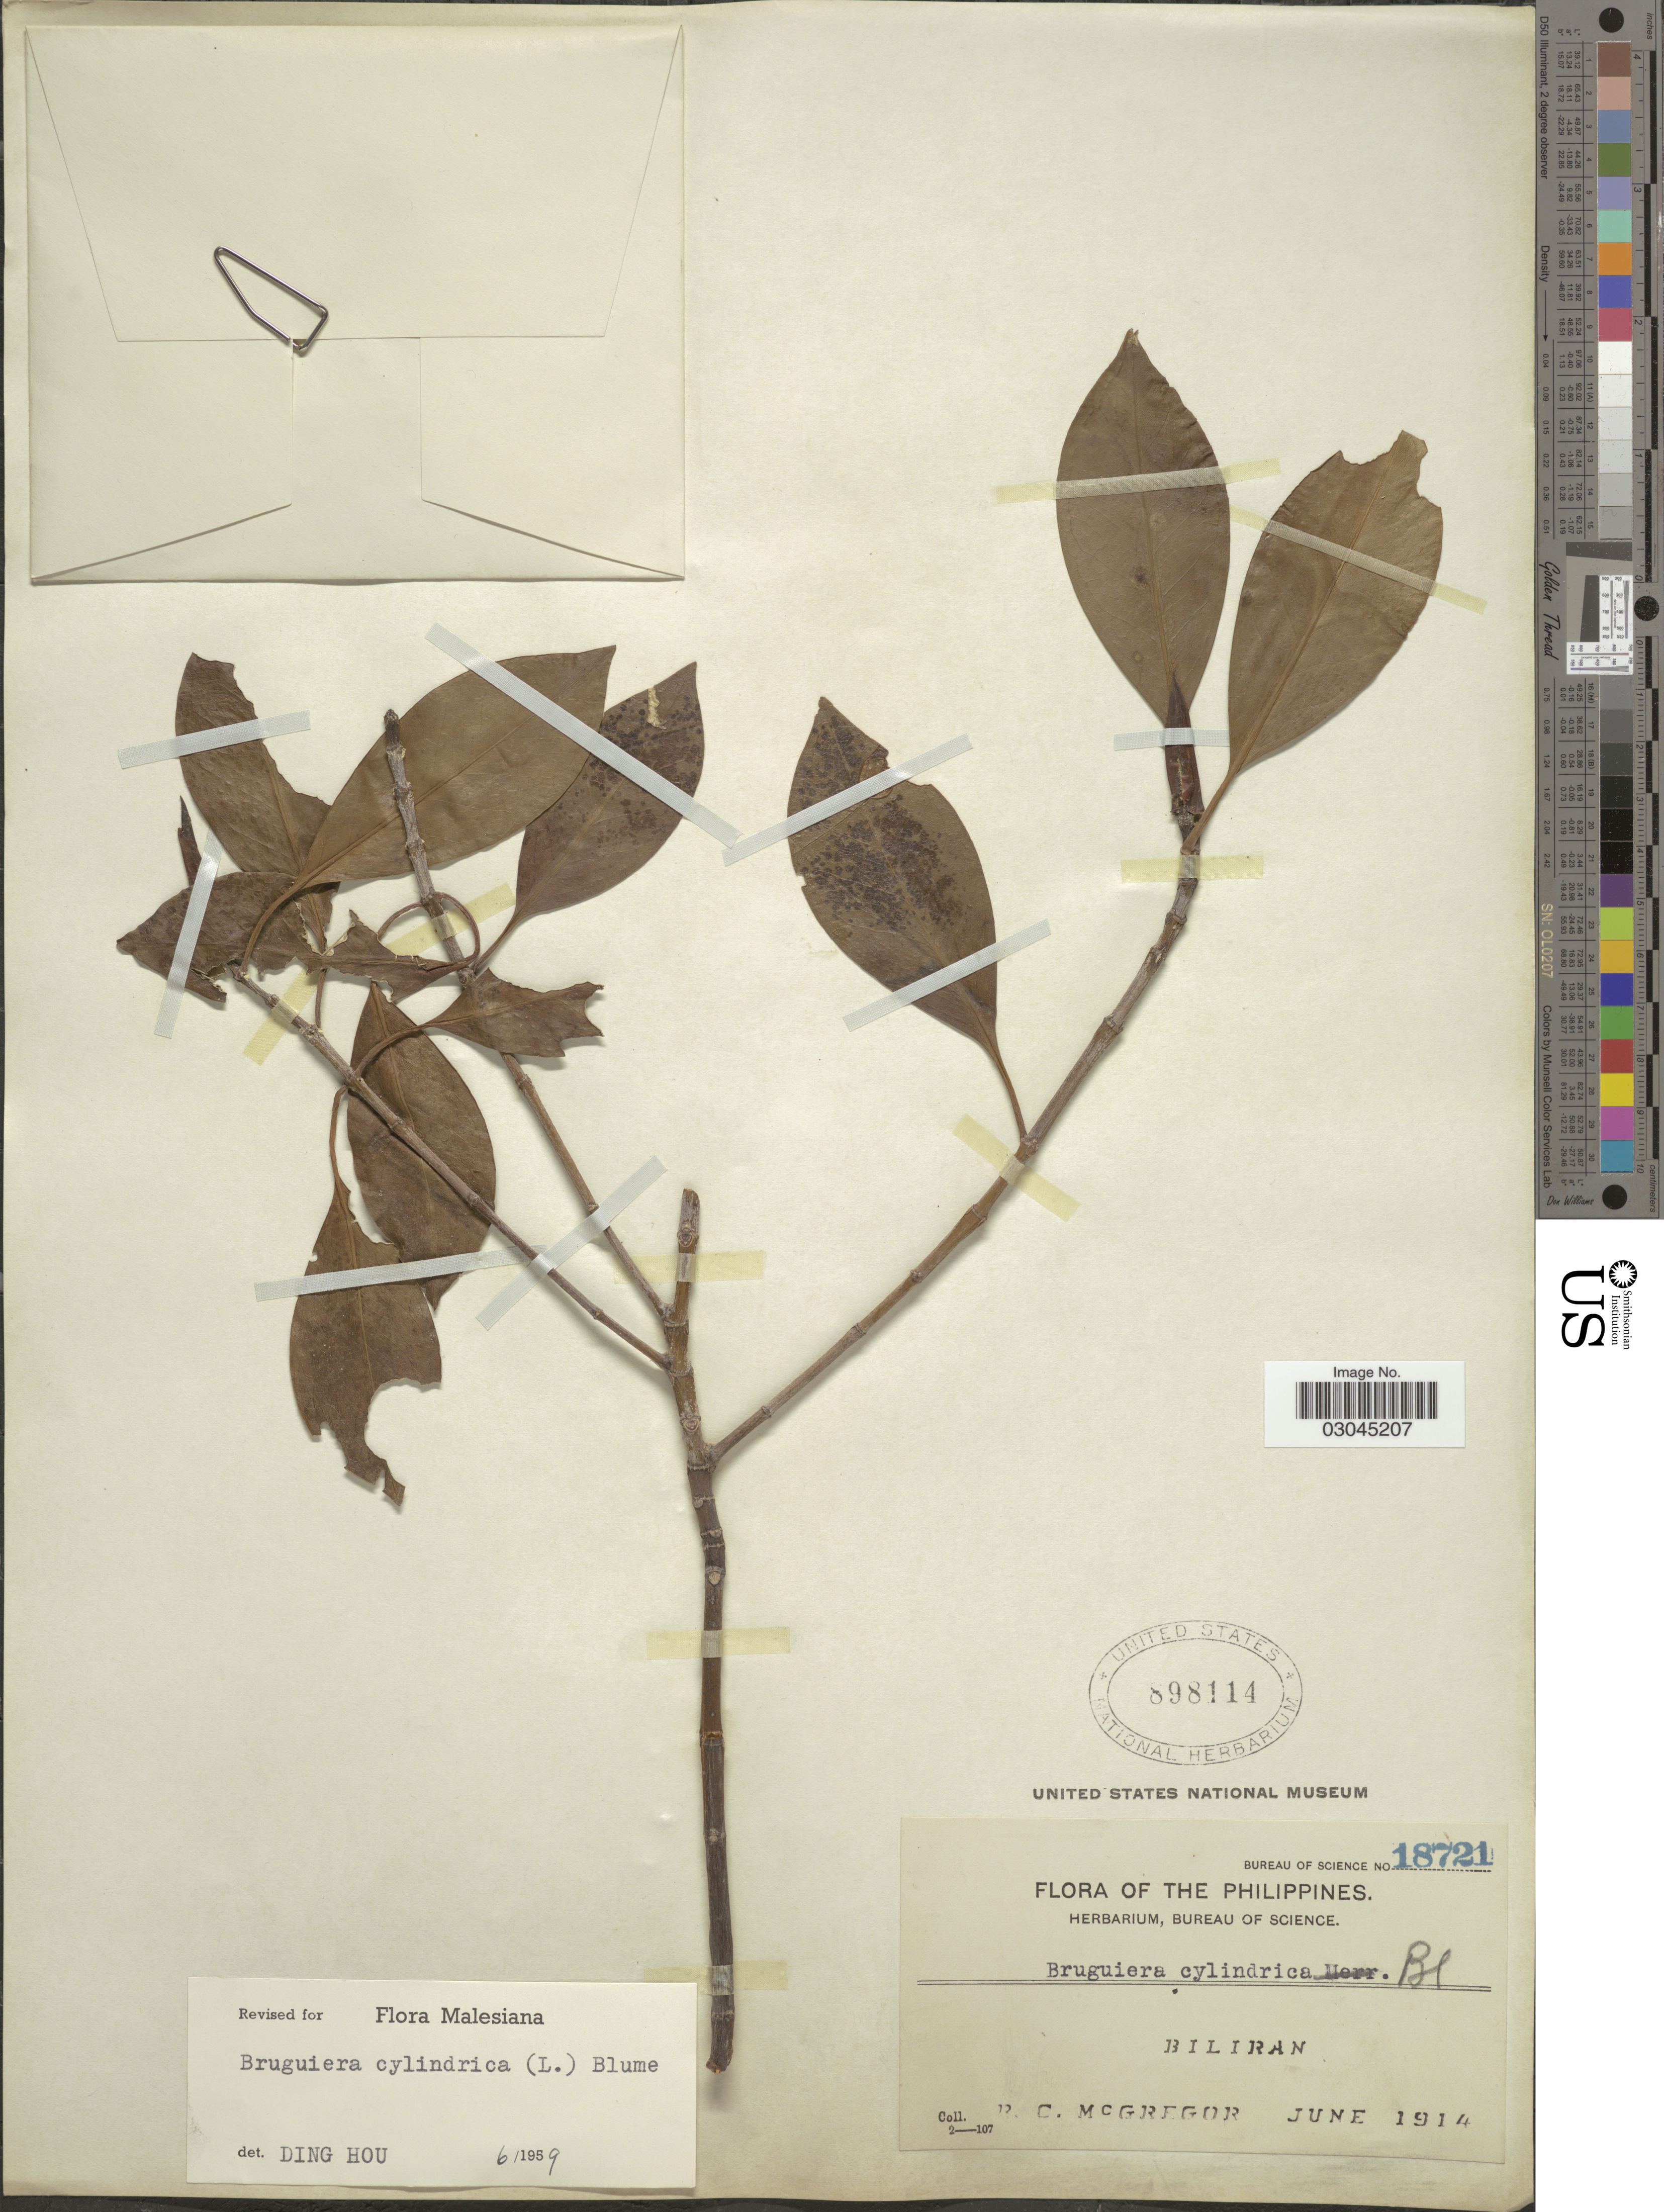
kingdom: Plantae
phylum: Tracheophyta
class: Magnoliopsida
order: Malpighiales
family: Rhizophoraceae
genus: Bruguiera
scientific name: Bruguiera cylindrica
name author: (L.) Blume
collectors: R. C. McGregor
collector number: Bureau of Science 18721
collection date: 1914-06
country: Philippines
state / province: Eastern Visayas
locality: Biliran.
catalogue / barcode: US 898114